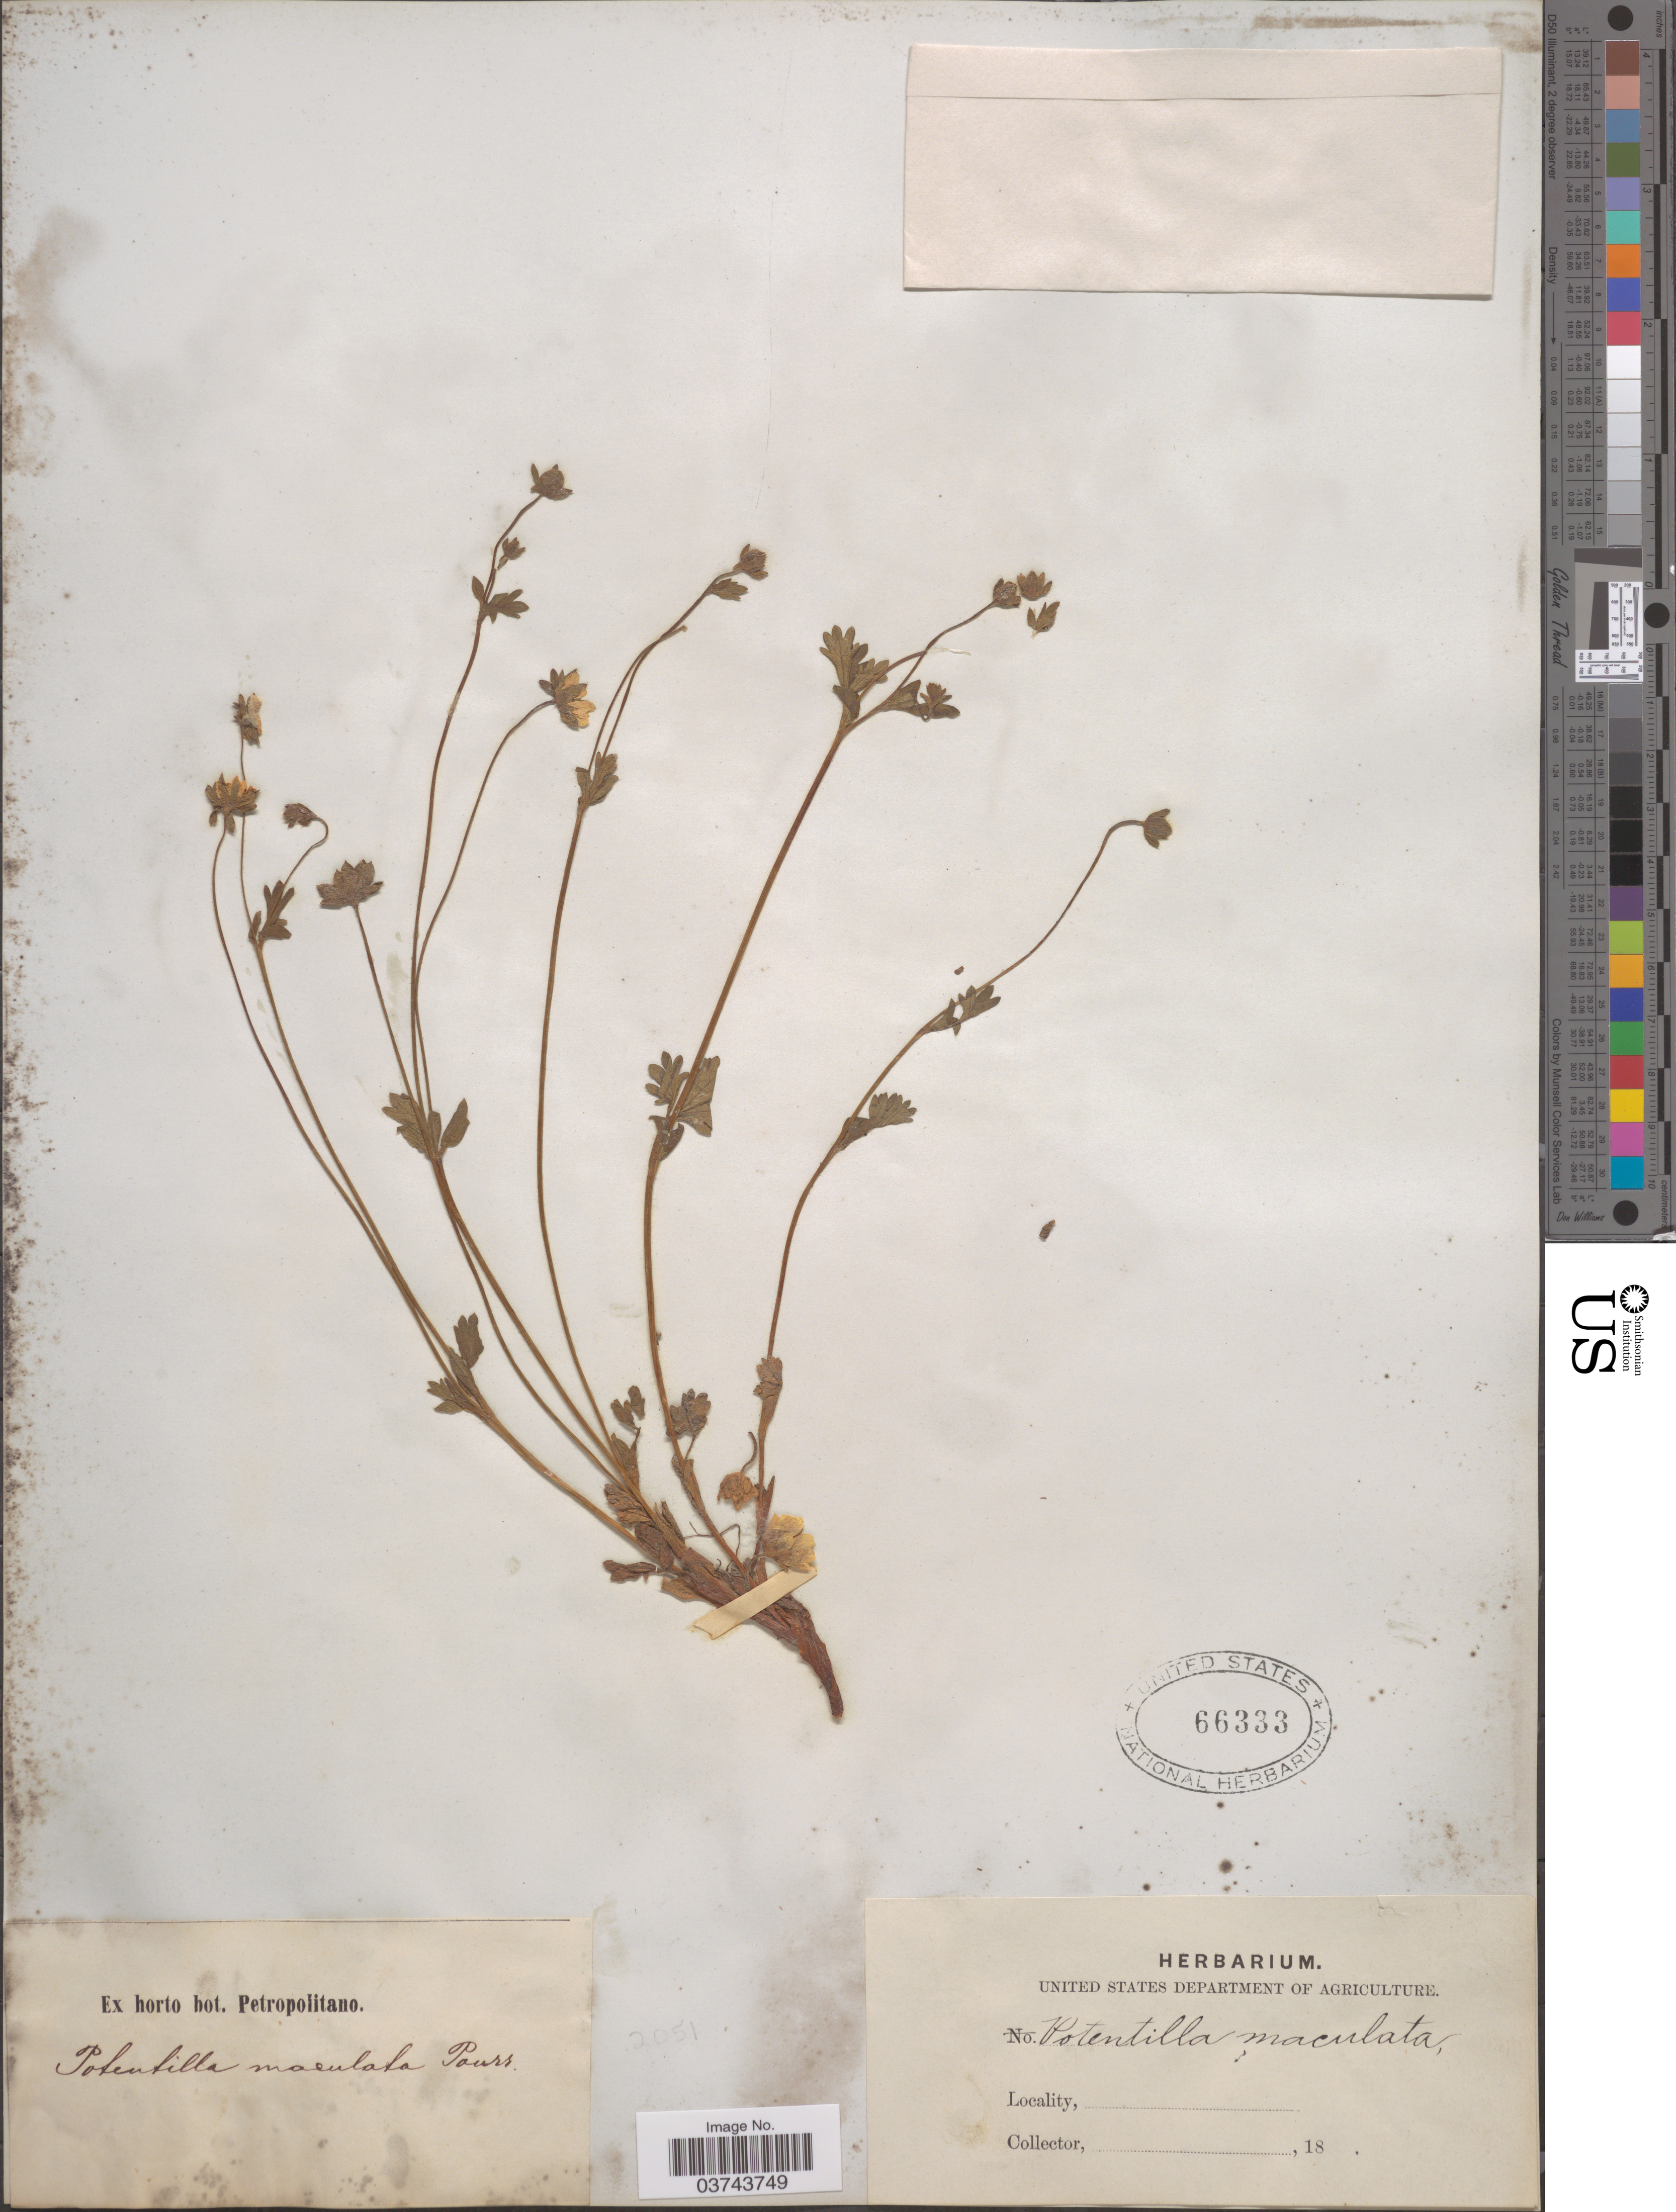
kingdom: Plantae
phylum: Tracheophyta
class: Magnoliopsida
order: Rosales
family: Rosaceae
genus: Potentilla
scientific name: Potentilla maculata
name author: Gilib.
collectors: ex Horto Bot. Petropolitano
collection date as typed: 18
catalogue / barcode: US 66333